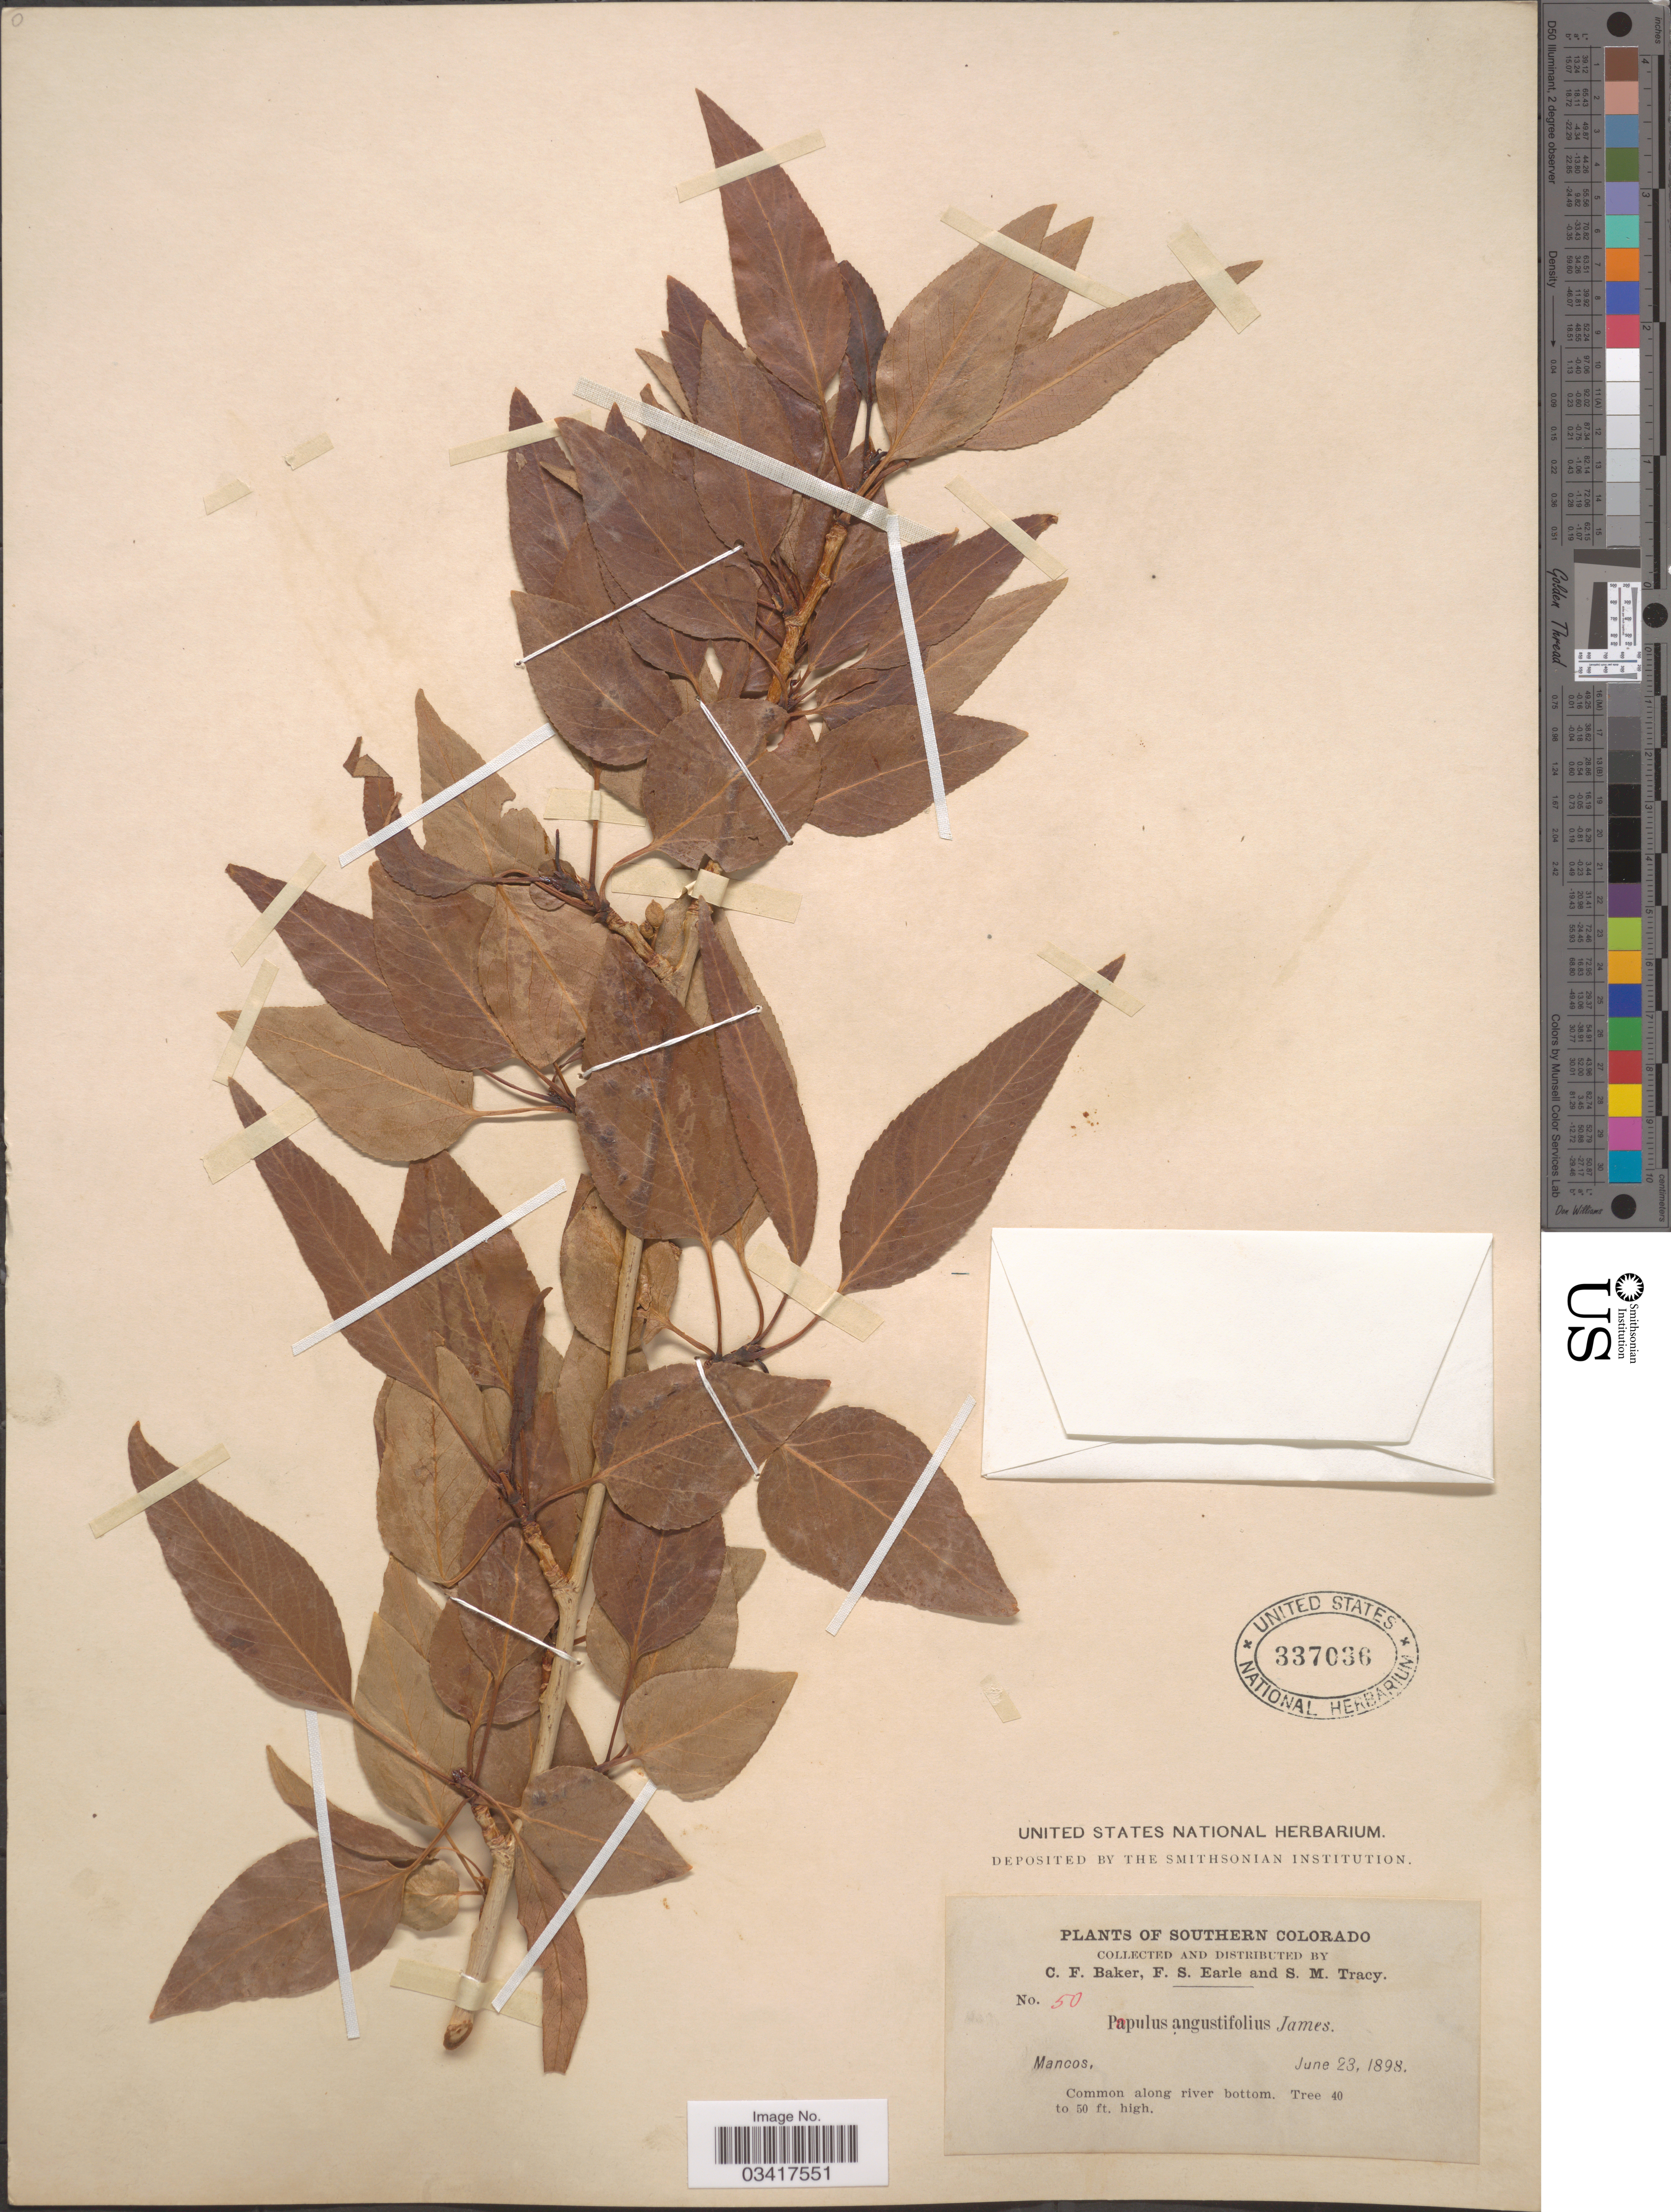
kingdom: Plantae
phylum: Tracheophyta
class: Magnoliopsida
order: Malpighiales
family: Salicaceae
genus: Populus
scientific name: Populus angustifolia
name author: E. James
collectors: C. F. Baker, F. S. Earle & S. M. Tracy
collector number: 50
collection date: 1898-06-23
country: United States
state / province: Colorado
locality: Southern Colorado. Mancos.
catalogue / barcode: US 337036